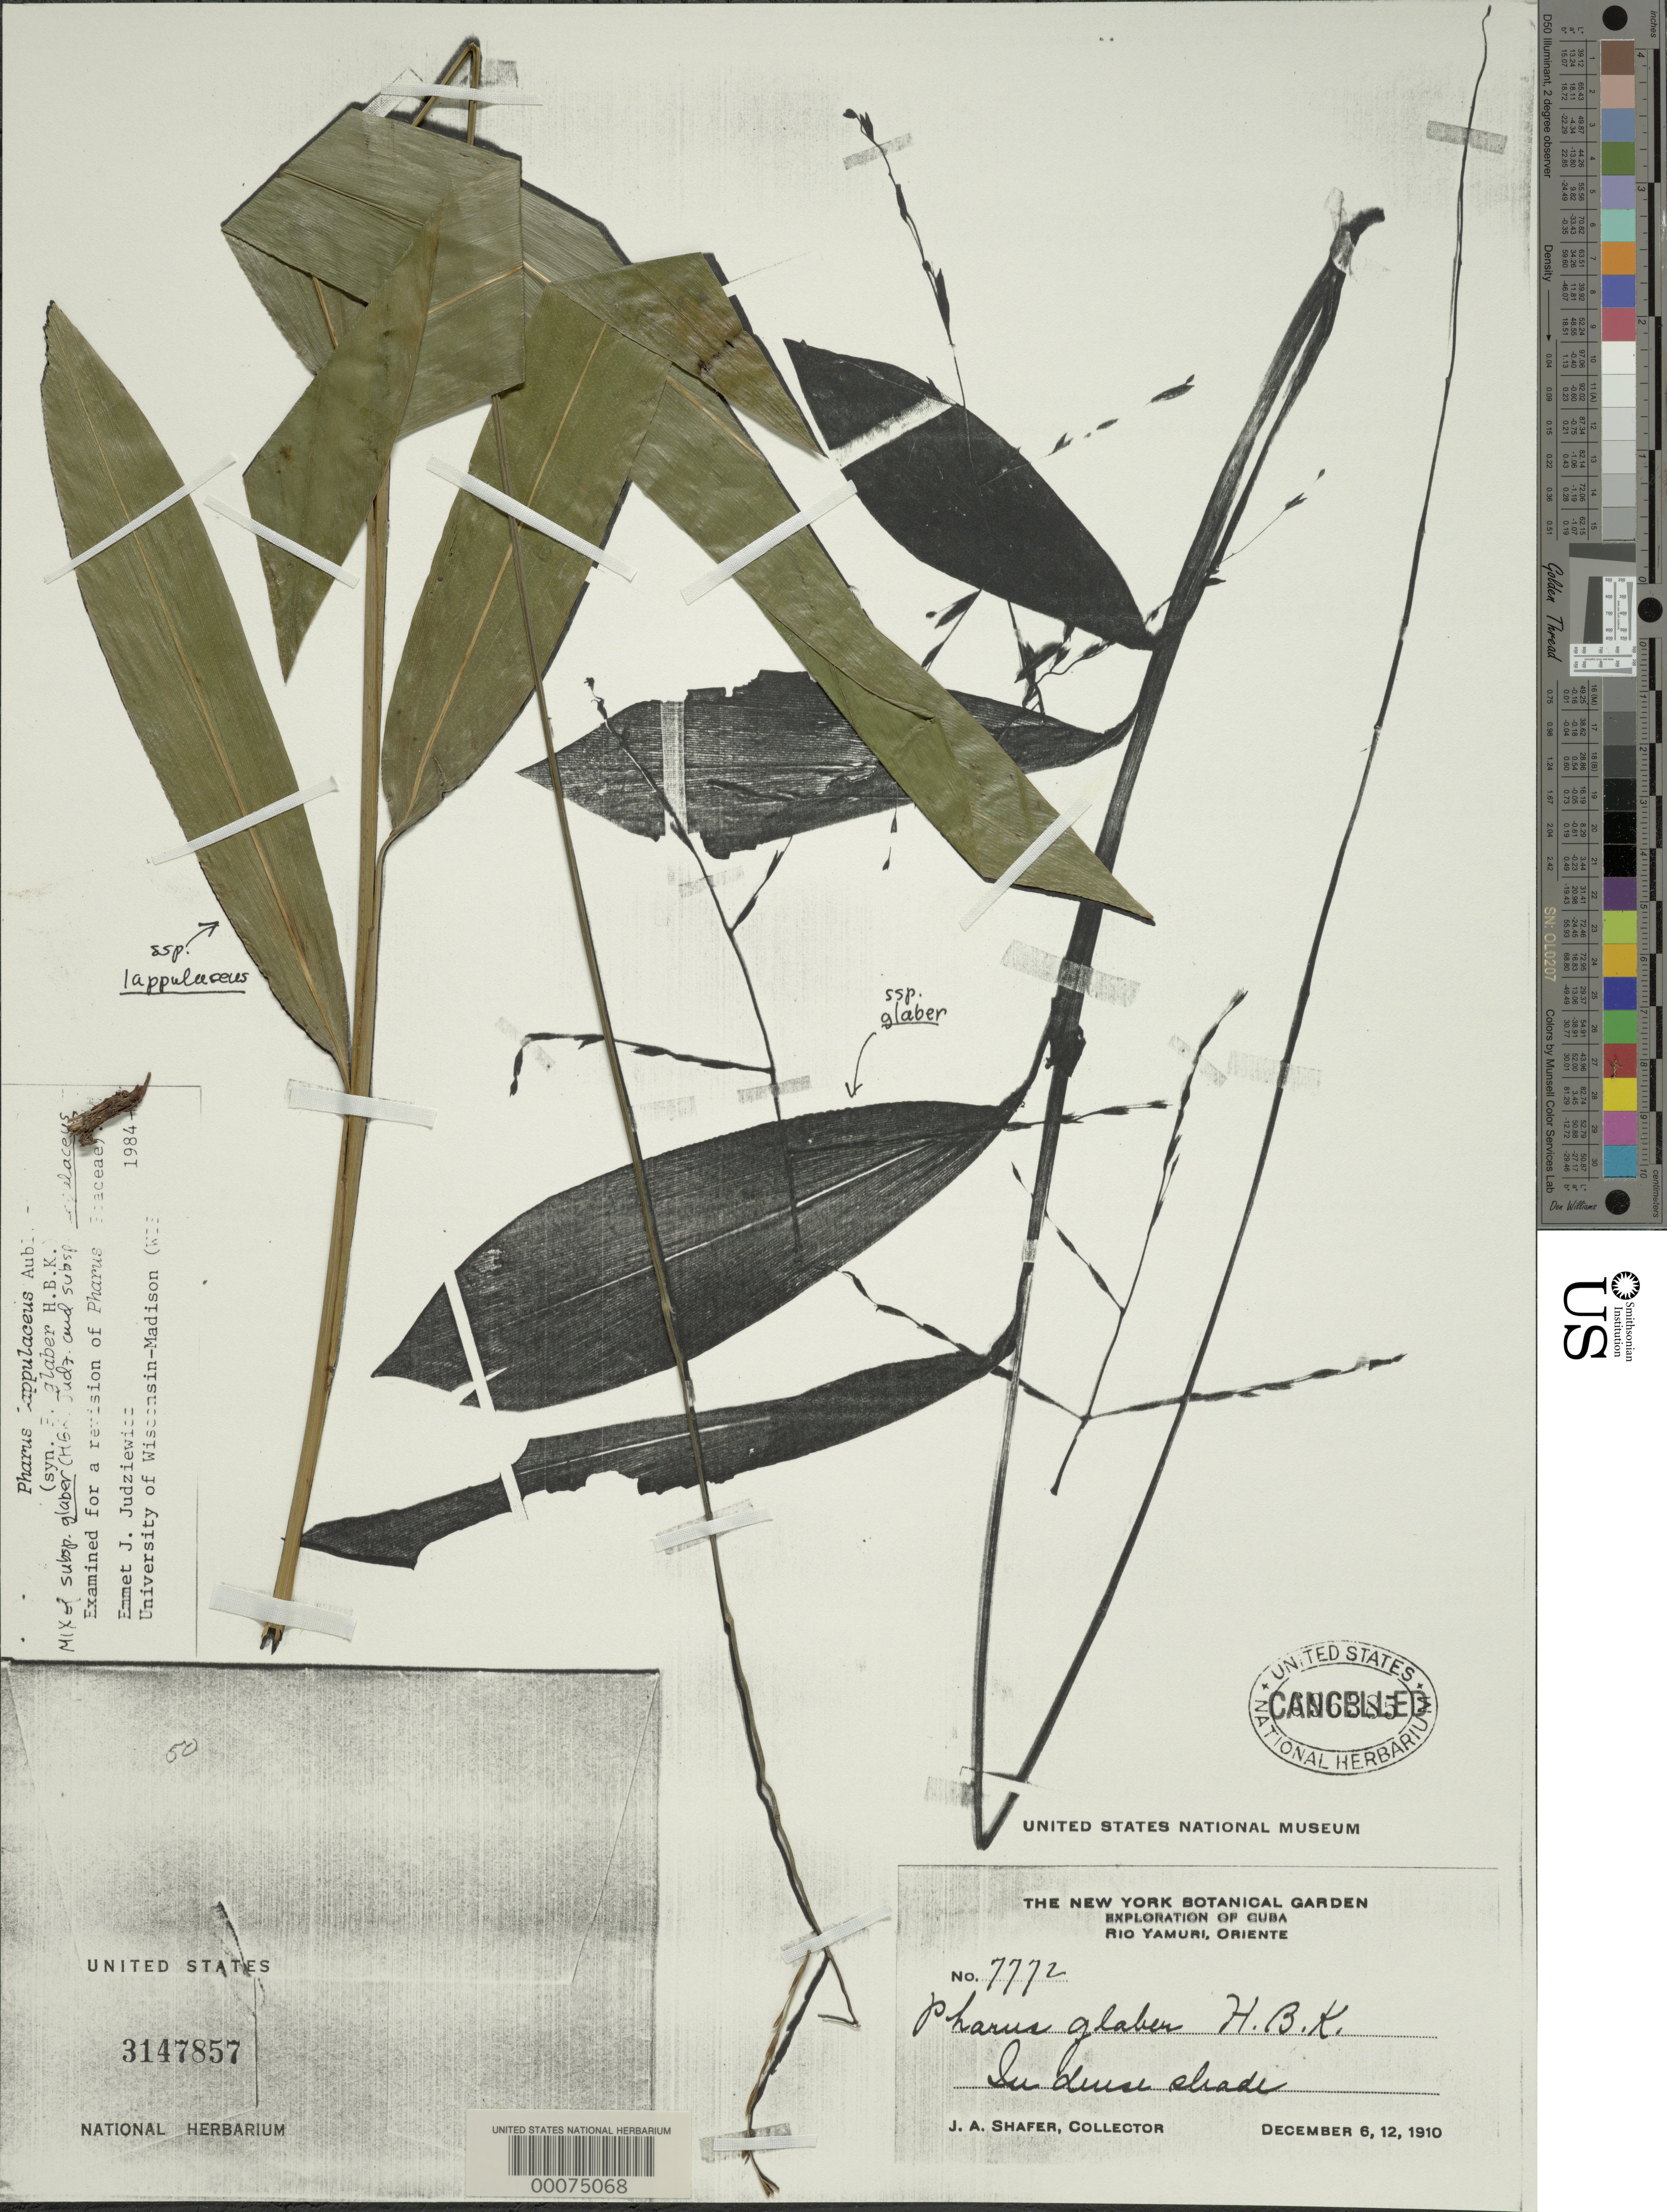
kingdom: Plantae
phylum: Tracheophyta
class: Liliopsida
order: Poales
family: Poaceae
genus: Pharus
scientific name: Pharus lappulaceus subsp. lappulaceus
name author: Aubl.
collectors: J. A. Shafer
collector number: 7772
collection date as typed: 06 Dec 1910 and 12 Dec 1910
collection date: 1910-12-06,1910-12-12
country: Cuba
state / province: Oriente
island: Greater Antilles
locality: Rio yamuri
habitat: Dense shade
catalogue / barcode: US 3147857